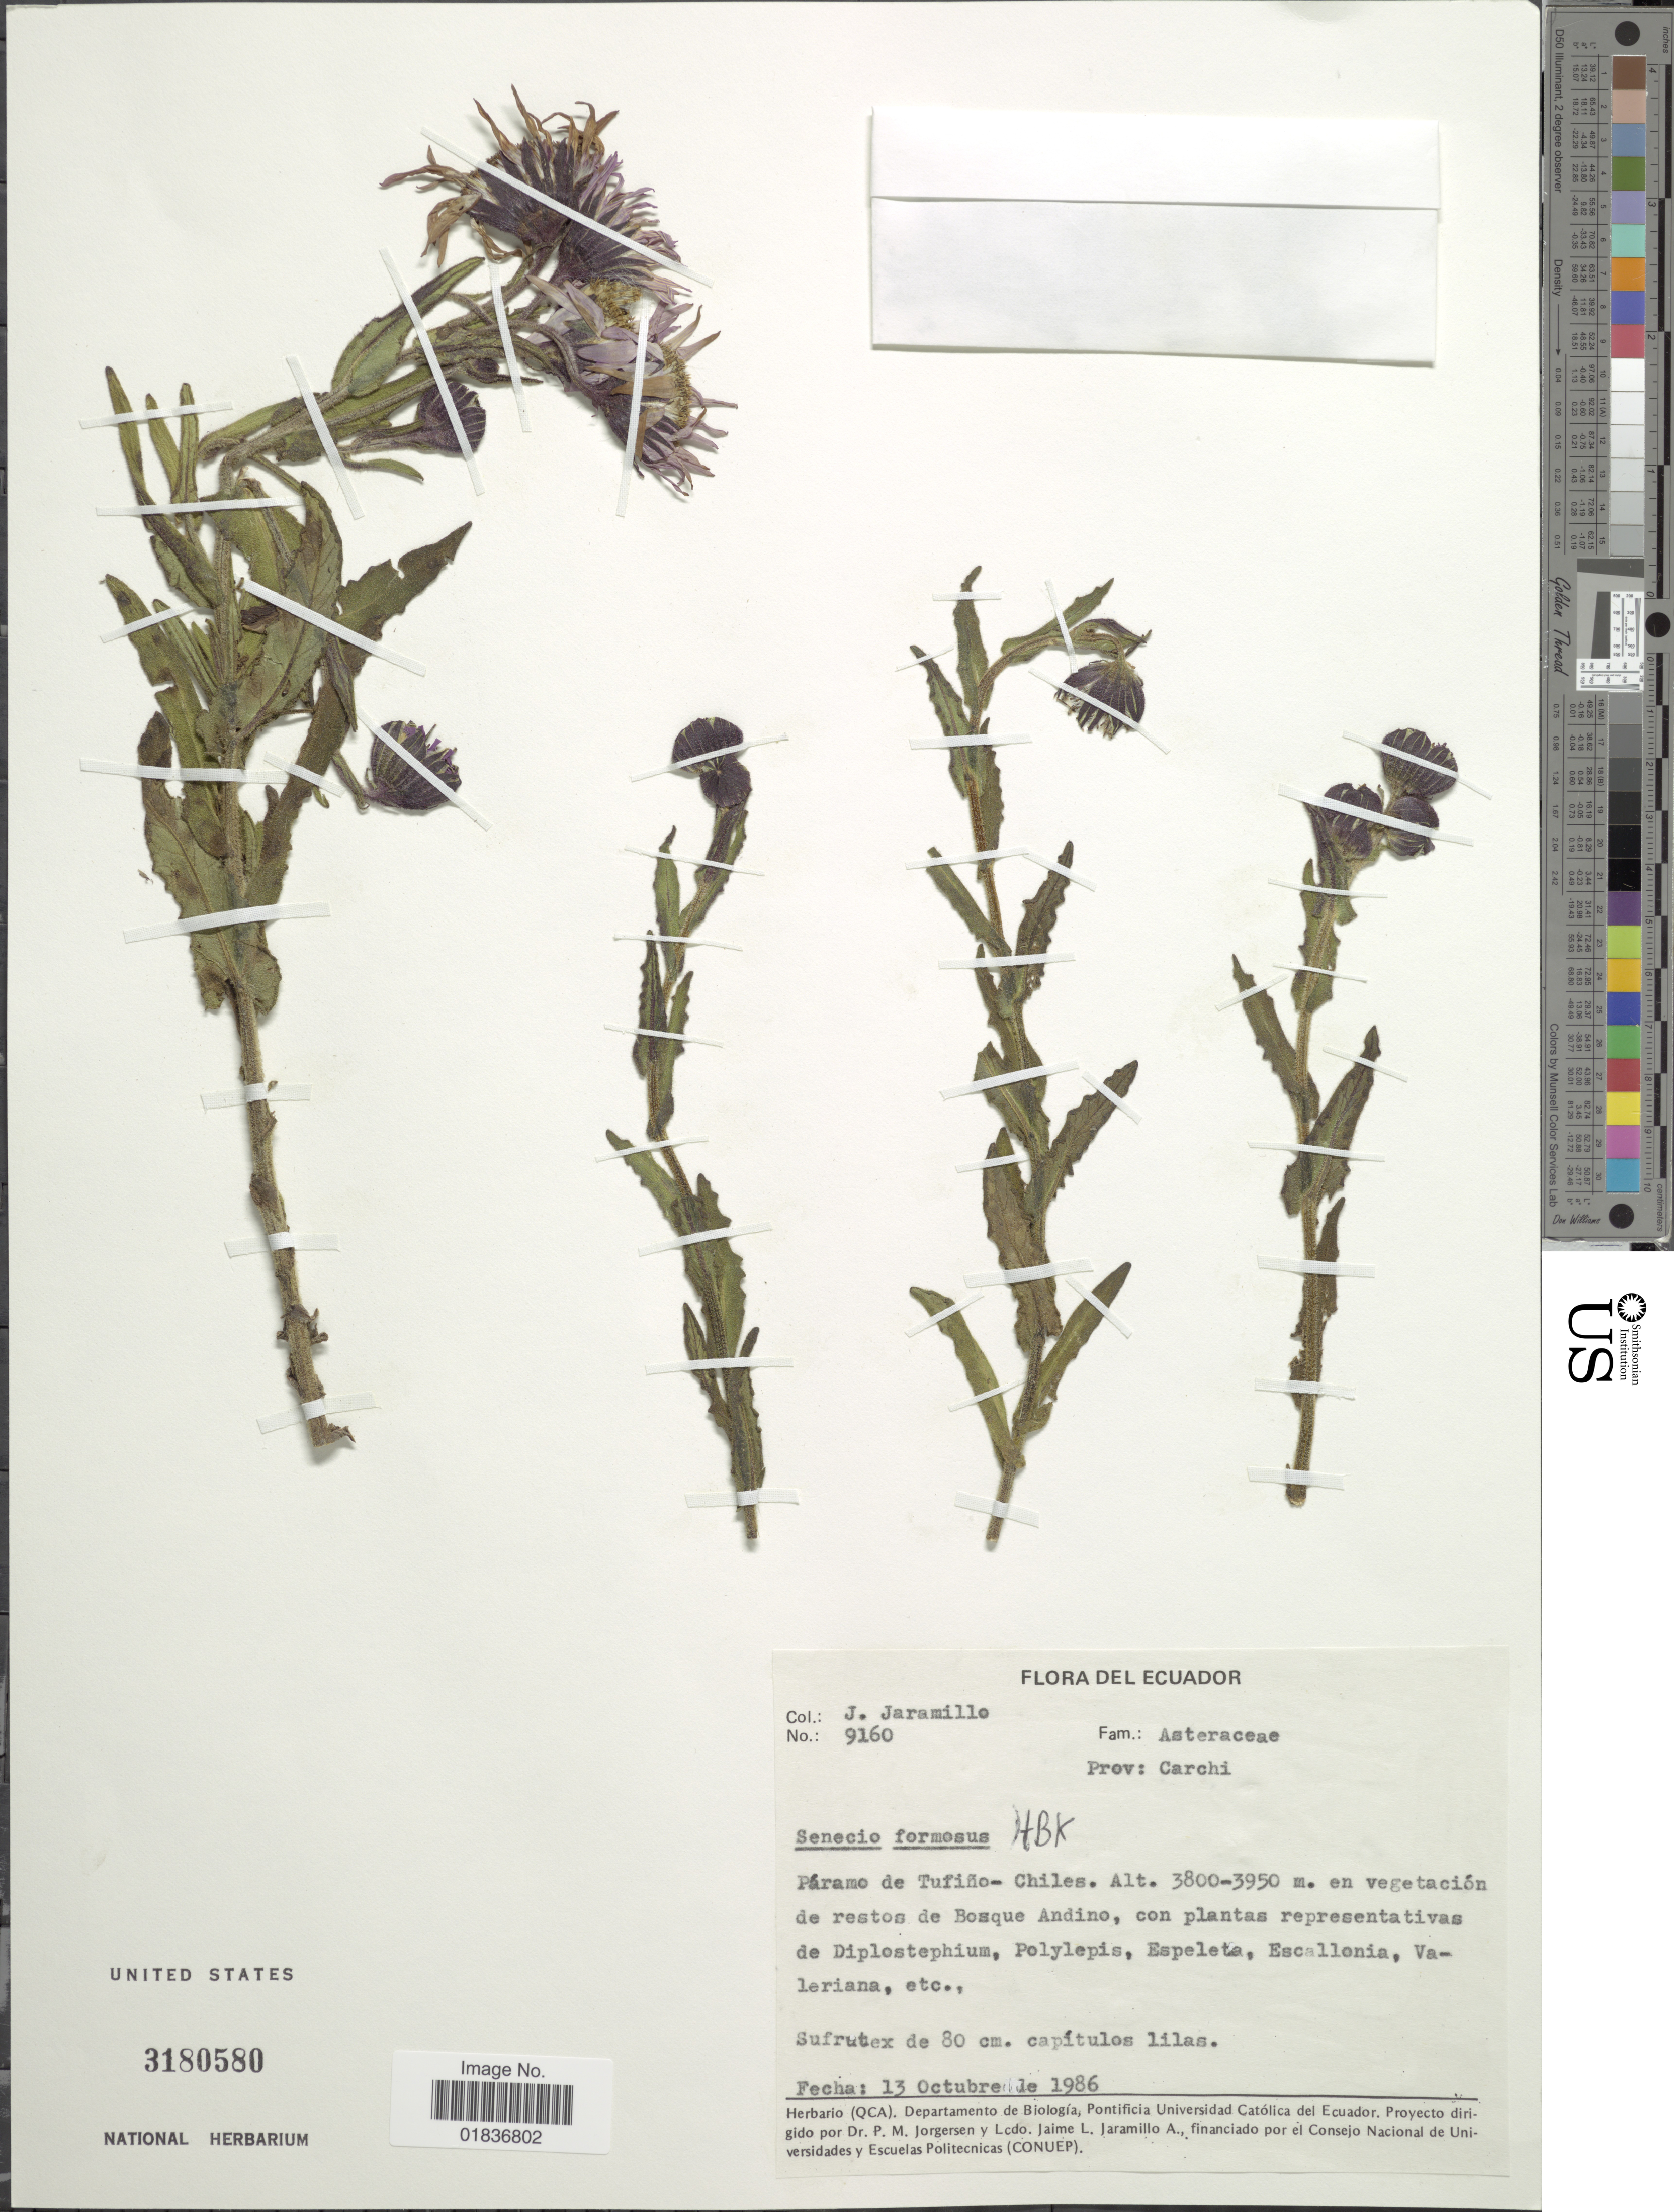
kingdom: Plantae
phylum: Tracheophyta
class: Magnoliopsida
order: Asterales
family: Asteraceae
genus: Senecio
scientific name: Senecio wedglacialis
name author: Cuatrec.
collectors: J. Jaramillo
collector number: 9160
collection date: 1986-10-13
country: Ecuador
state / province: Carchi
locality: Prov. Carchi. Paramo de Tufiño-Chiles.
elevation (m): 3800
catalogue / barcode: US 3180580